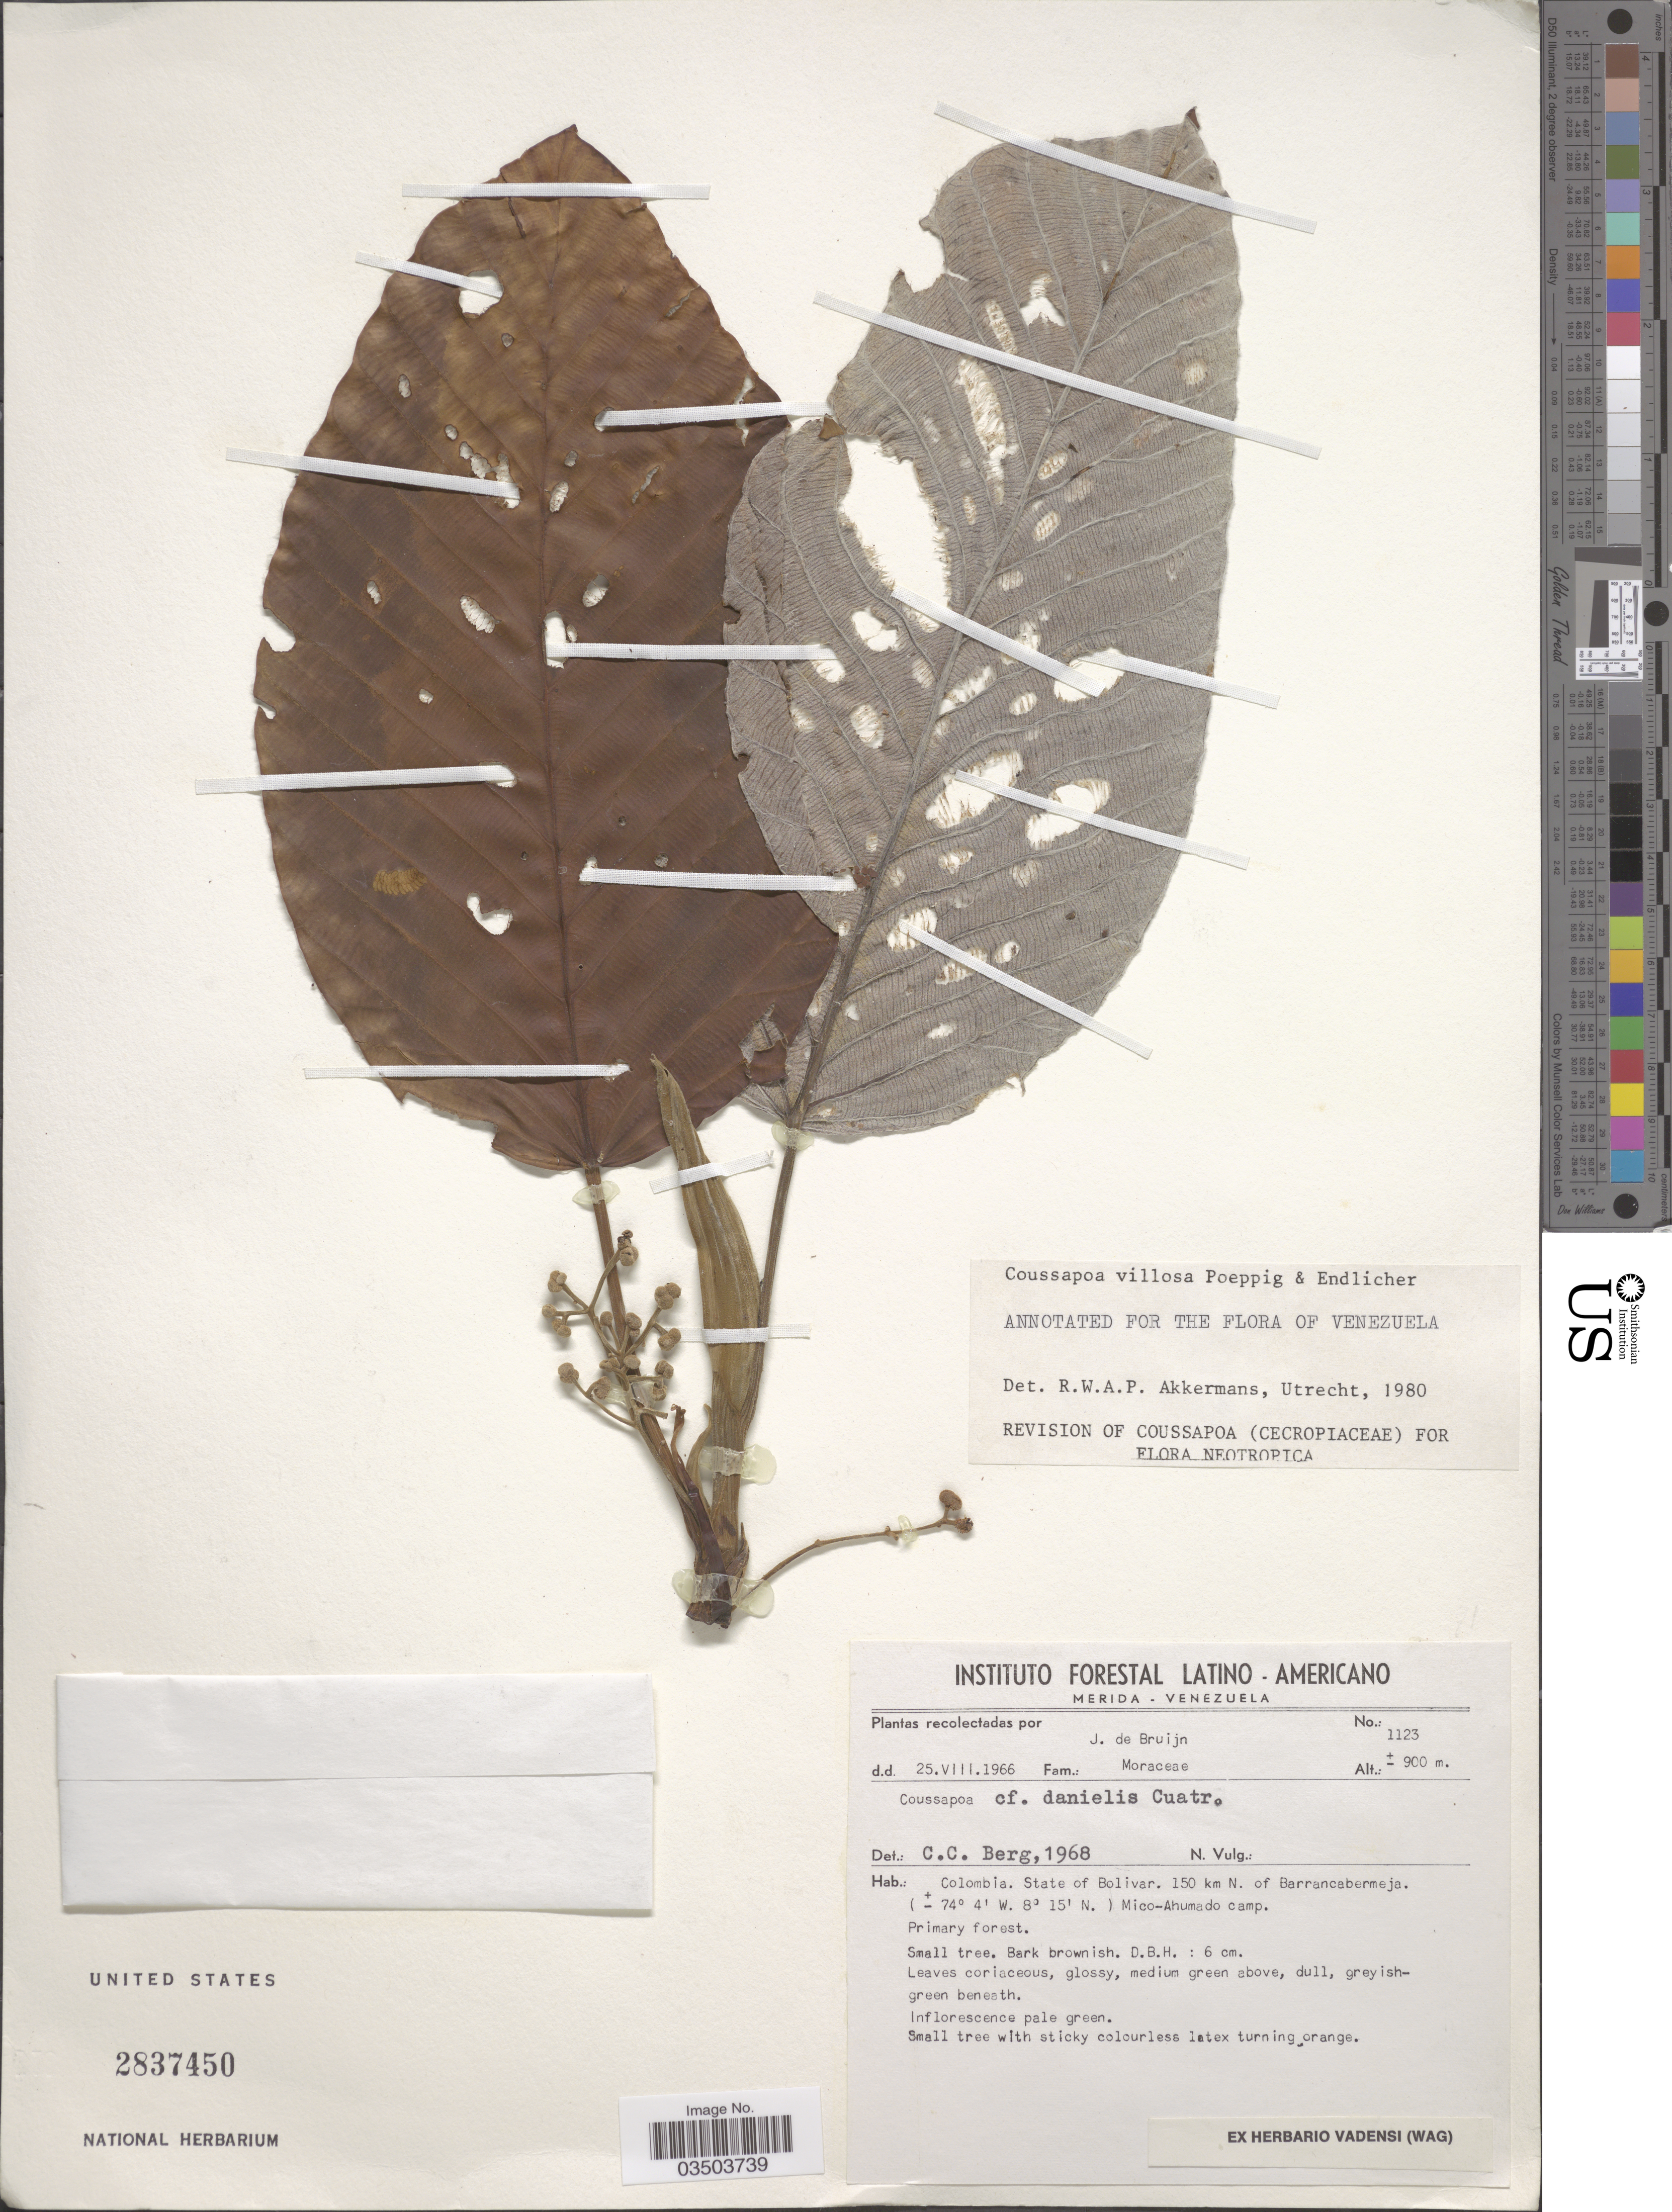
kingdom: Plantae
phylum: Tracheophyta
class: Magnoliopsida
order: Rosales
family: Urticaceae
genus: Coussapoa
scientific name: Coussapoa villosa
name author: Poepp. & Endl.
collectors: J. Bruijn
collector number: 1123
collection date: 1966-08-25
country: Colombia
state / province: Bolívar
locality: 150 km N. of Barrancabermeja. Mico-Ahumado camp.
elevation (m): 900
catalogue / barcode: US 2837450